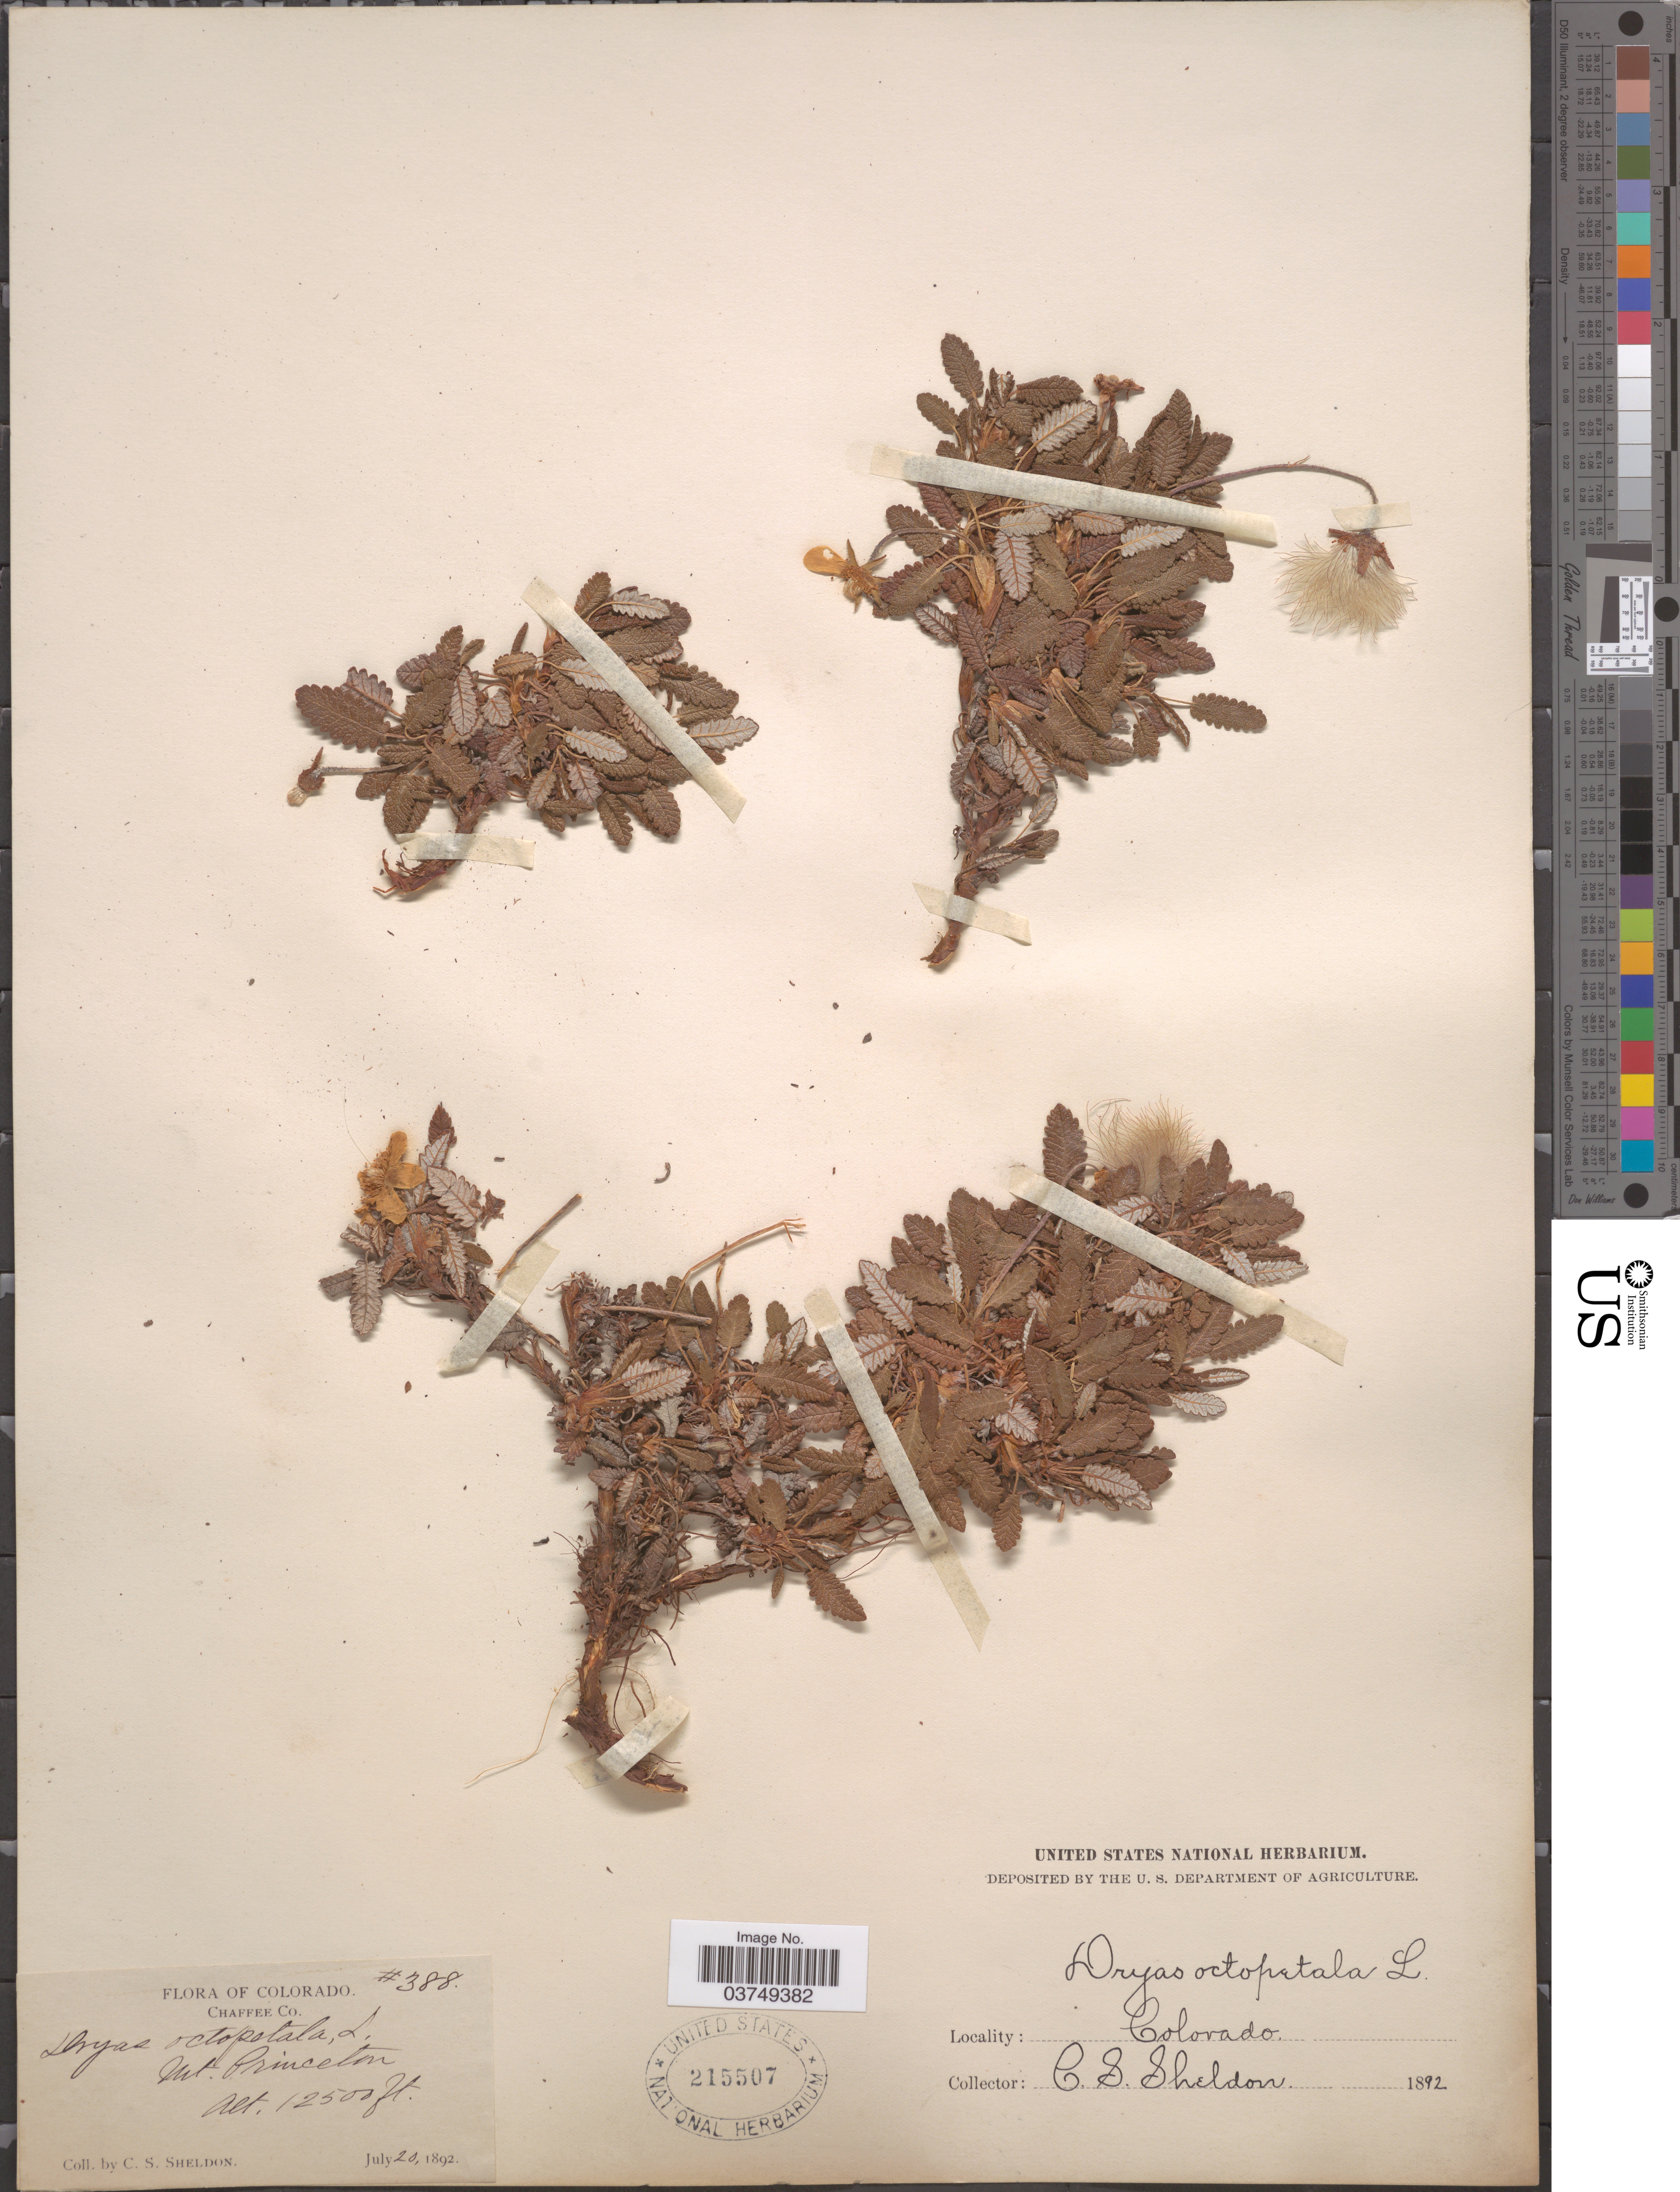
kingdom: Plantae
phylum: Tracheophyta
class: Magnoliopsida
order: Rosales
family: Rosaceae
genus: Dryas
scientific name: Dryas hookeriana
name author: Juz.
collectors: C. S. Sheldon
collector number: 388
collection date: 1892-07-20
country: United States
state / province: Colorado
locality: Chaffee Co. Mt. Princeton.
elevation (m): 3810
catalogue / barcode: US 215507